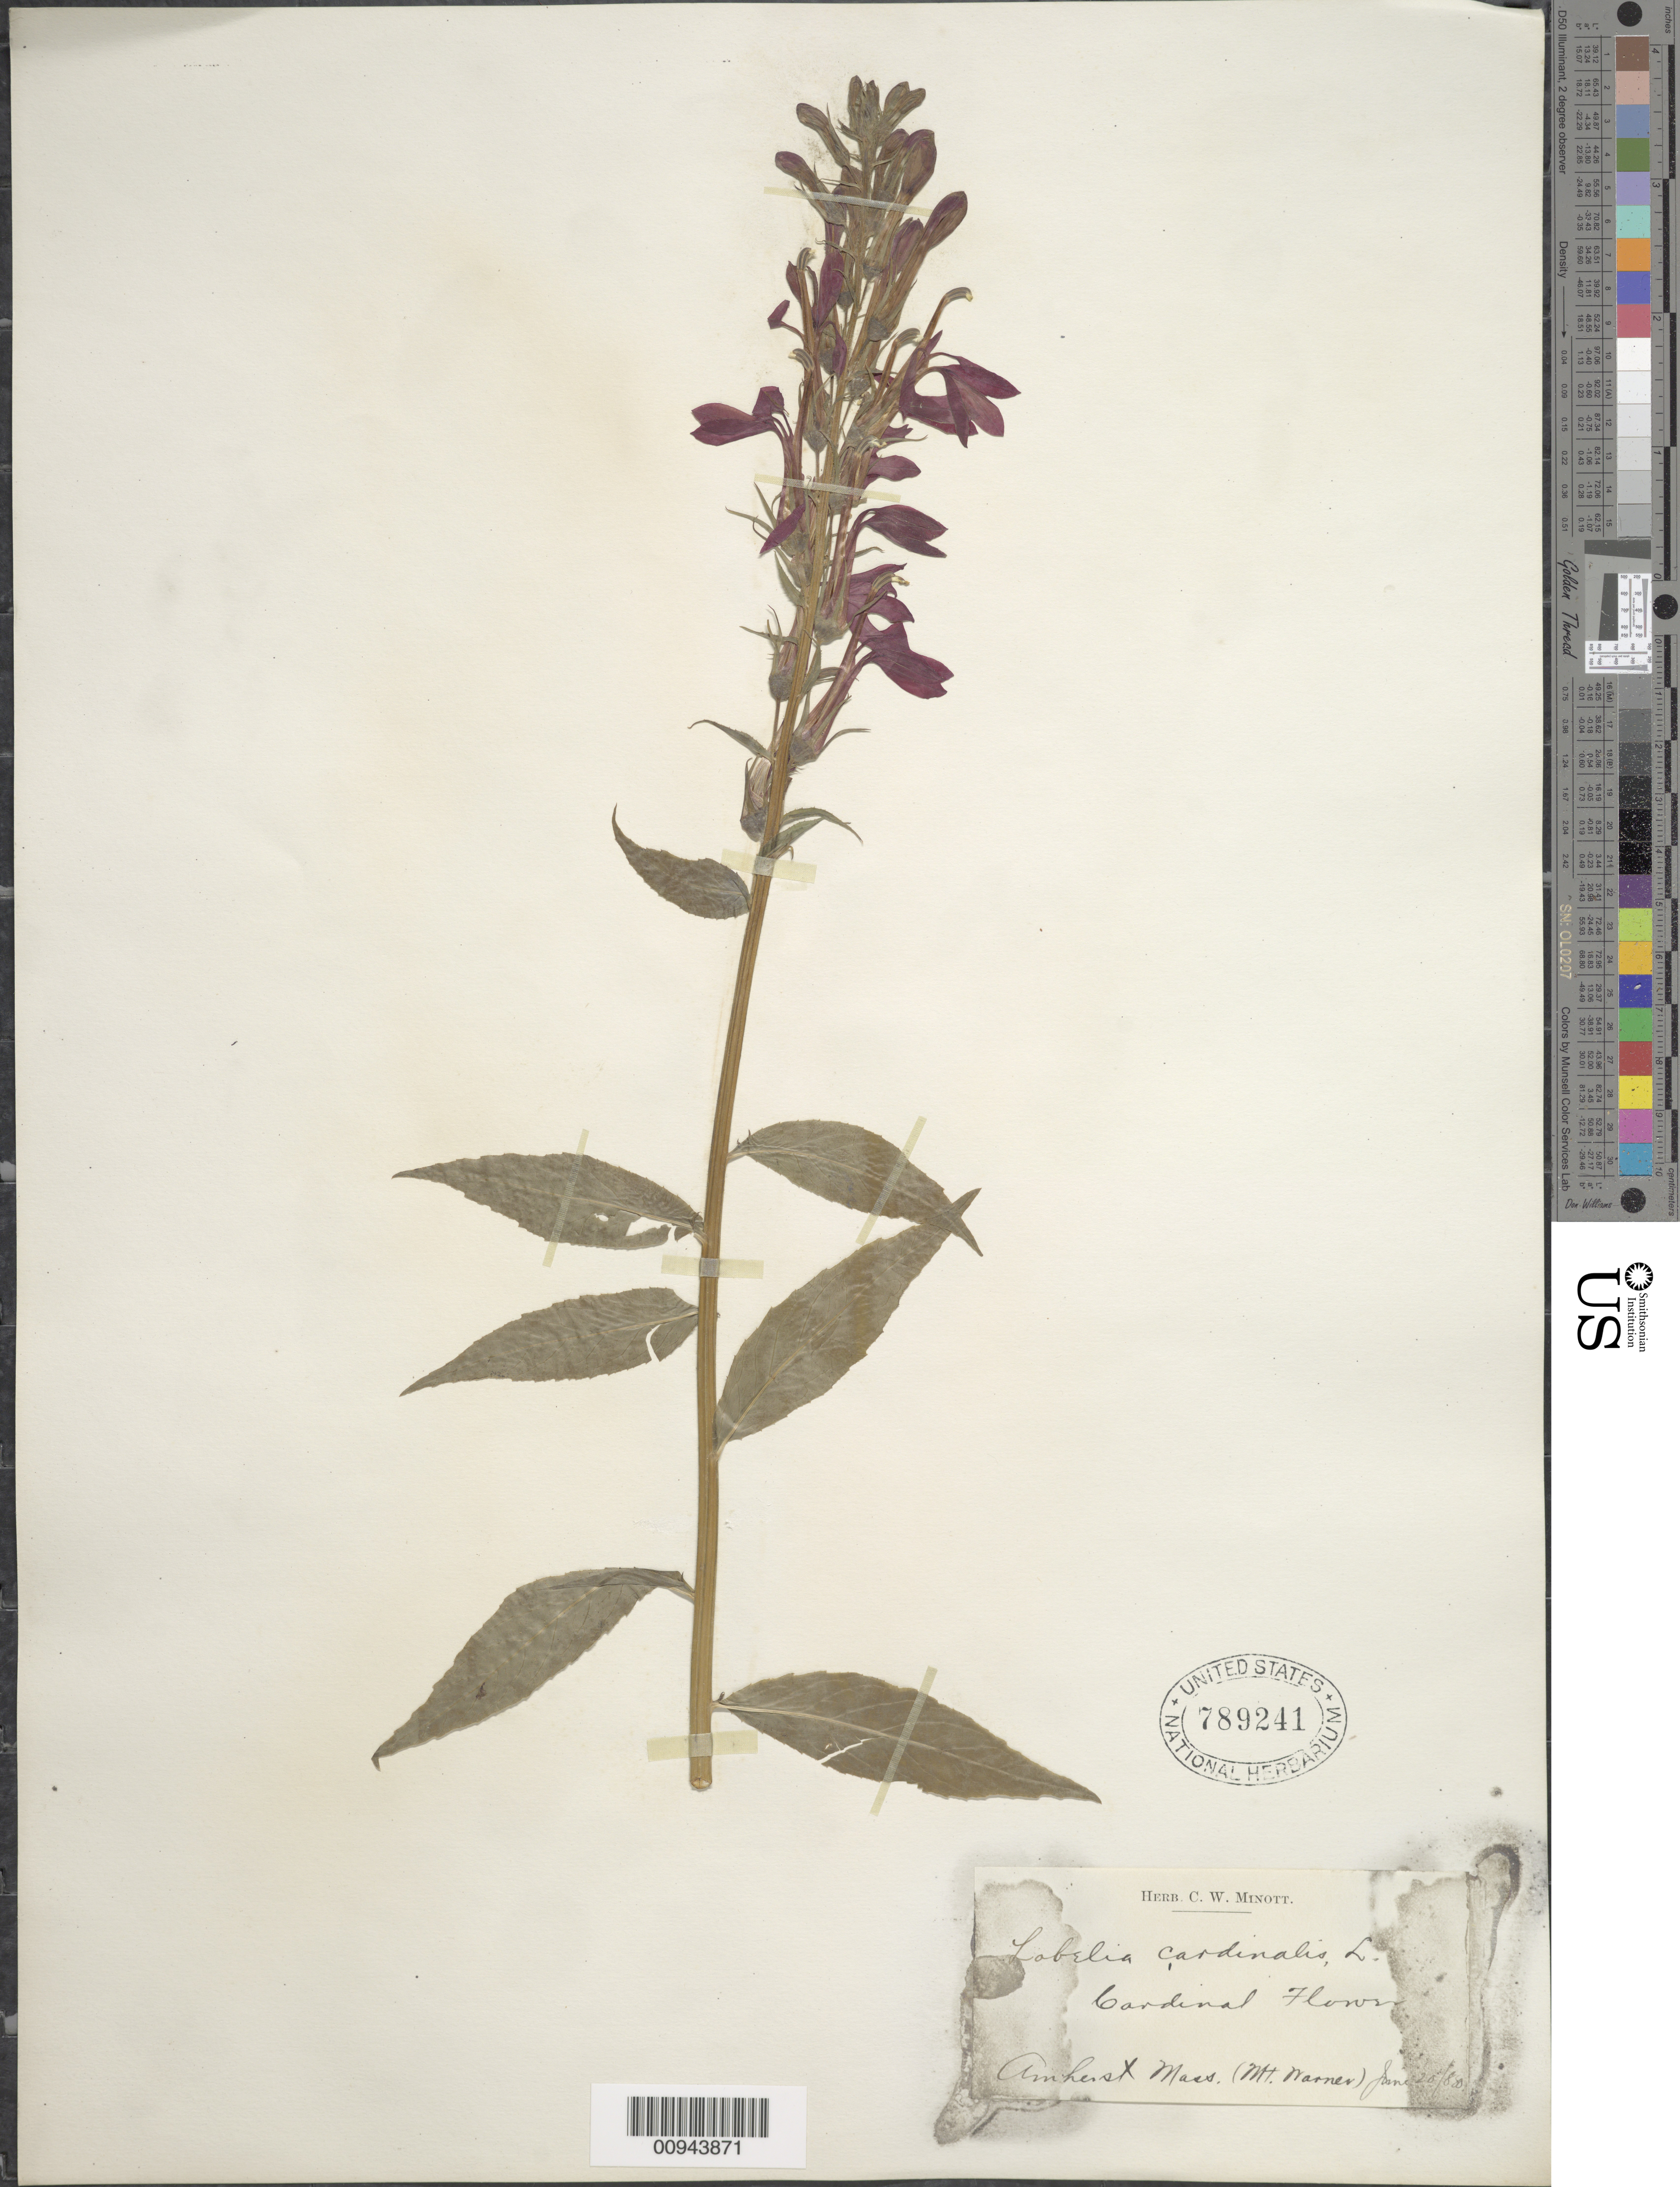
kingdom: Plantae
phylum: Tracheophyta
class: Magnoliopsida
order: Asterales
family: Campanulaceae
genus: Lobelia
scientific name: Lobelia cardinalis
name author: L.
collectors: C. Minott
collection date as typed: June 20 1880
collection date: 1880-06-20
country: United States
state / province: Massachusetts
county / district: Hampshire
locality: Amherst (Mt. Warner)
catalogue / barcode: US 789241